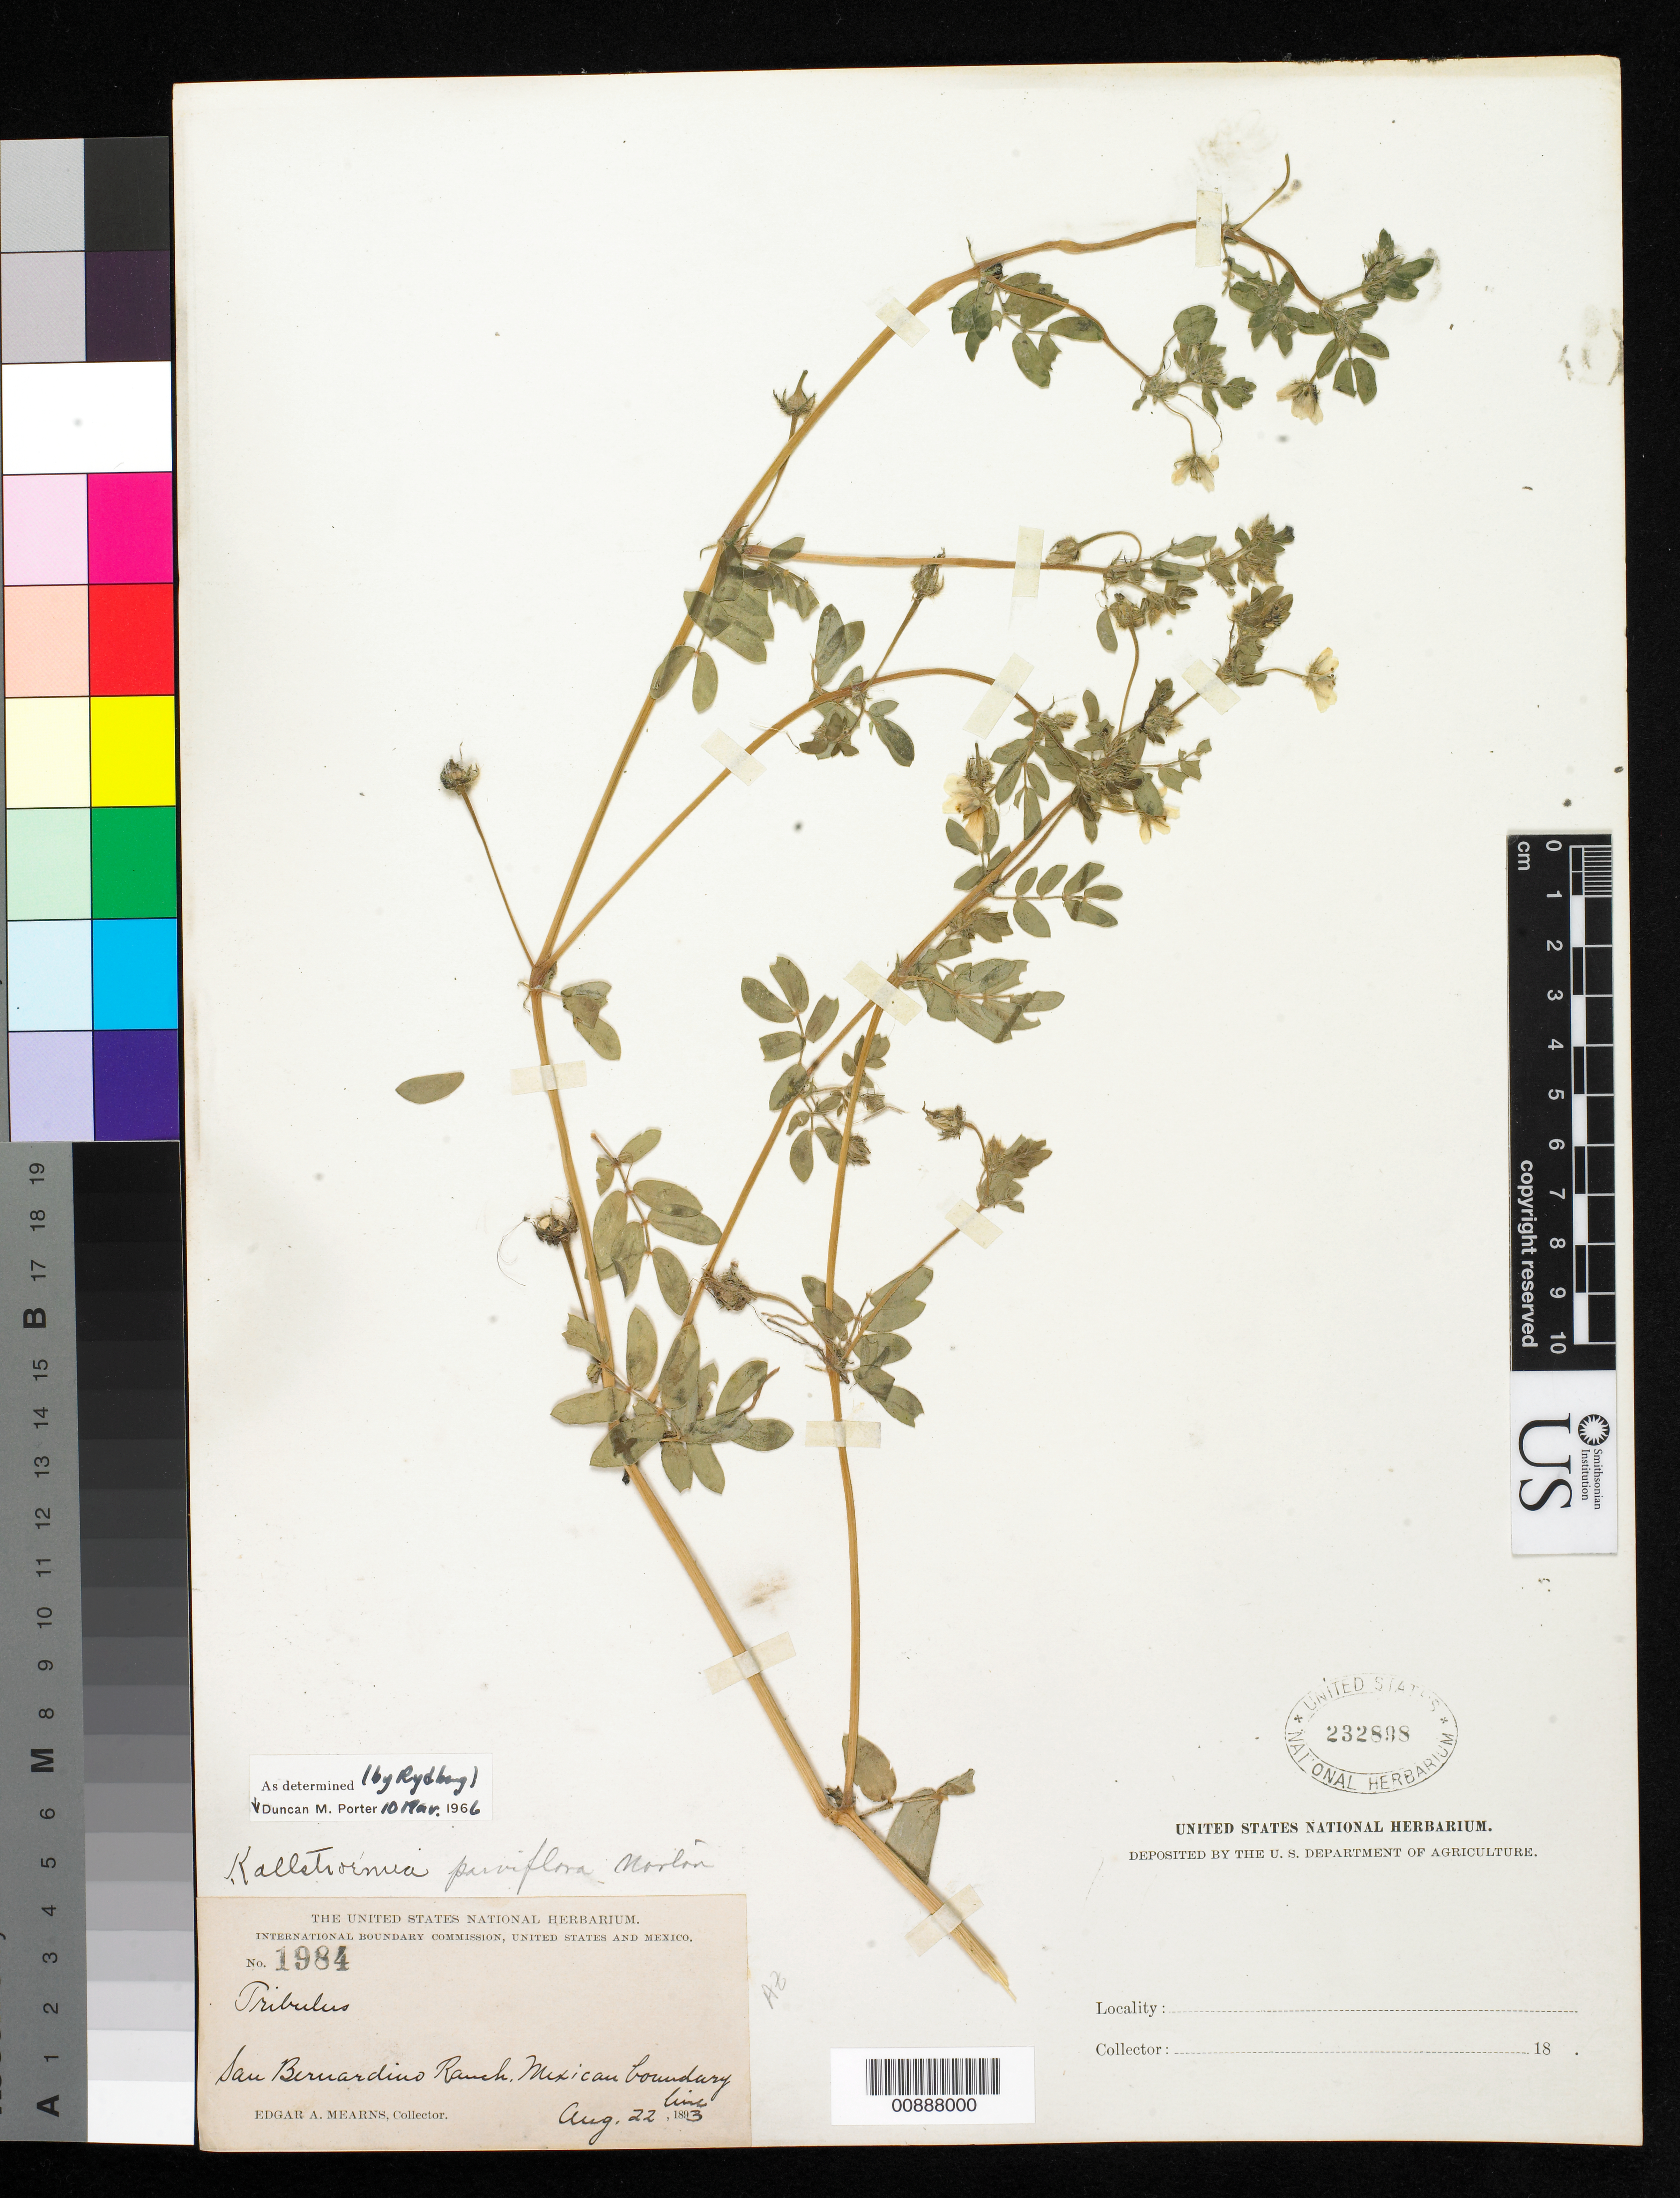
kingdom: Plantae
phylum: Tracheophyta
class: Magnoliopsida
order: Zygophyllales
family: Zygophyllaceae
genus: Kallstroemia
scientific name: Kallstroemia parviflora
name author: Norton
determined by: Porter, D. M.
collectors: E. A. Mearns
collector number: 1984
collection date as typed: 22 Aug 1893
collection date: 1893-08-22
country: United States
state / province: Arizona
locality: San Bernardino Ranch, Mexican Boundary Line.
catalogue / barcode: US 232898